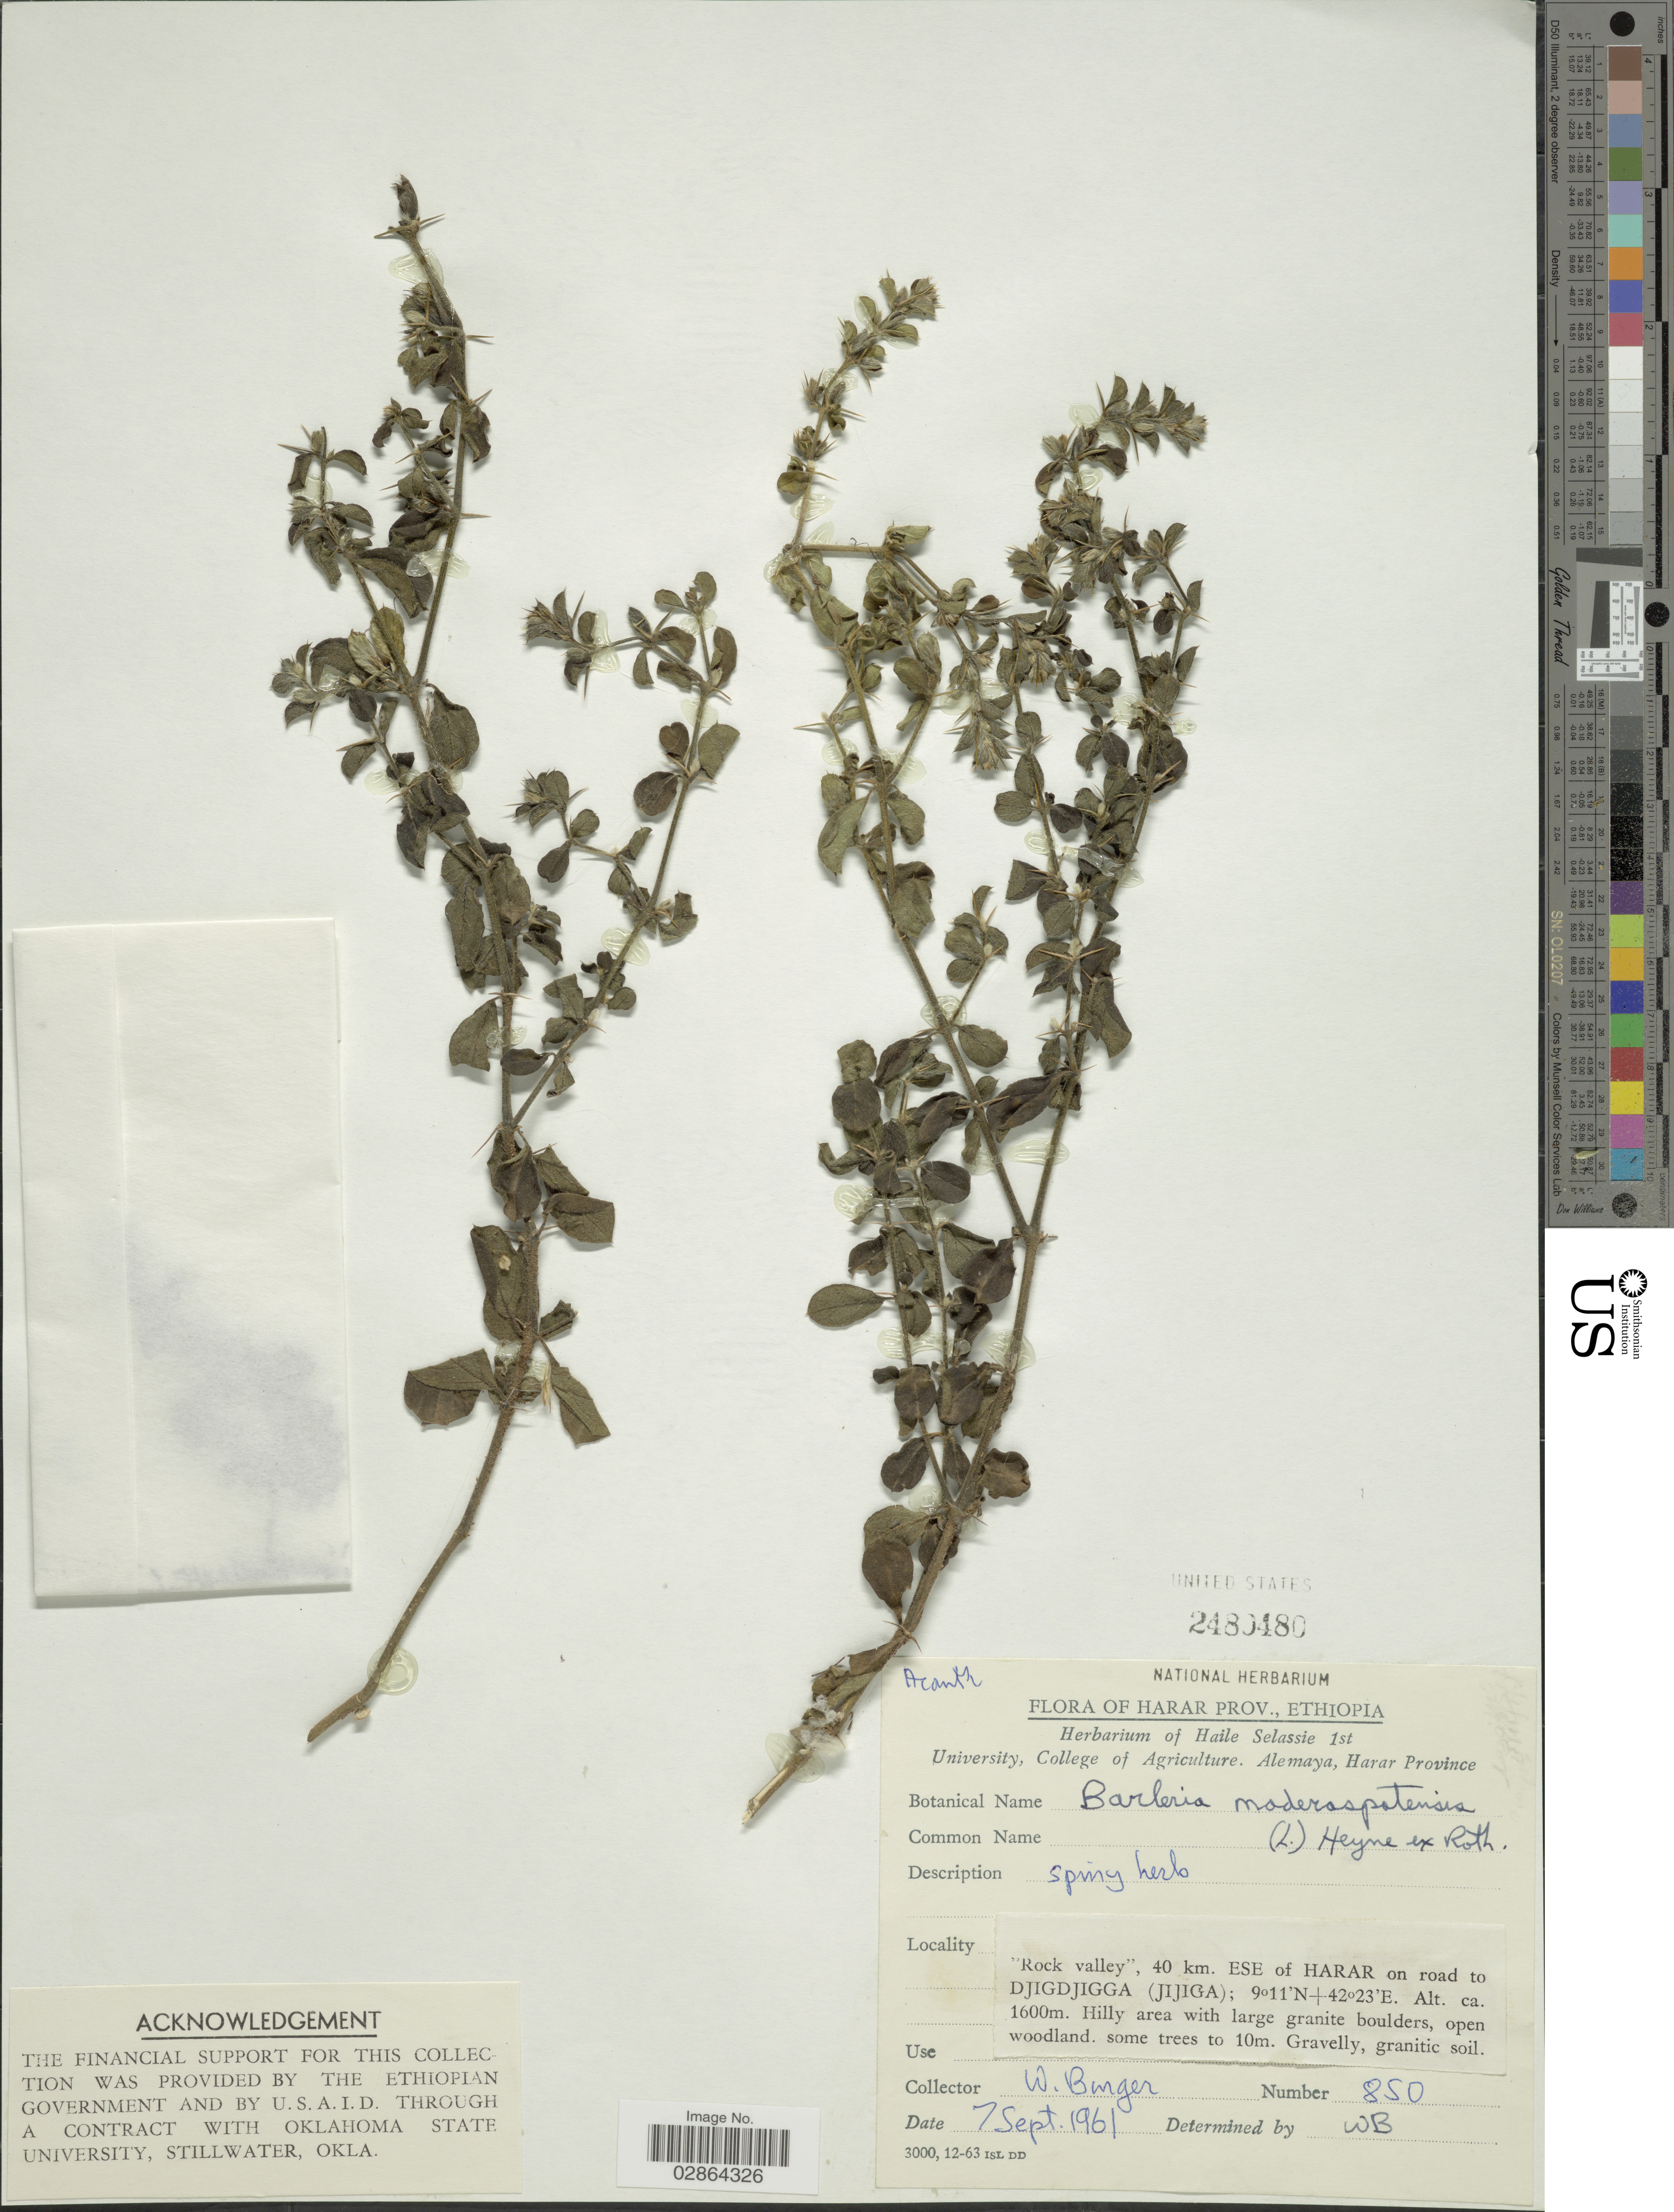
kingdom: Plantae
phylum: Tracheophyta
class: Magnoliopsida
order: Lamiales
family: Acanthaceae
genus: Barleria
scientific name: Barleria moderaspotensis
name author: (L.) Heyne ex Roth.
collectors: W. Burger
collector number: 850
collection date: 1961-09-07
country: Ethiopia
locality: Harar Prov., "Rock valley", 40 km. ESE of Harar on road to Djigdjigga (Jijiga).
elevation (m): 1600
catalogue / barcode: US 2480480